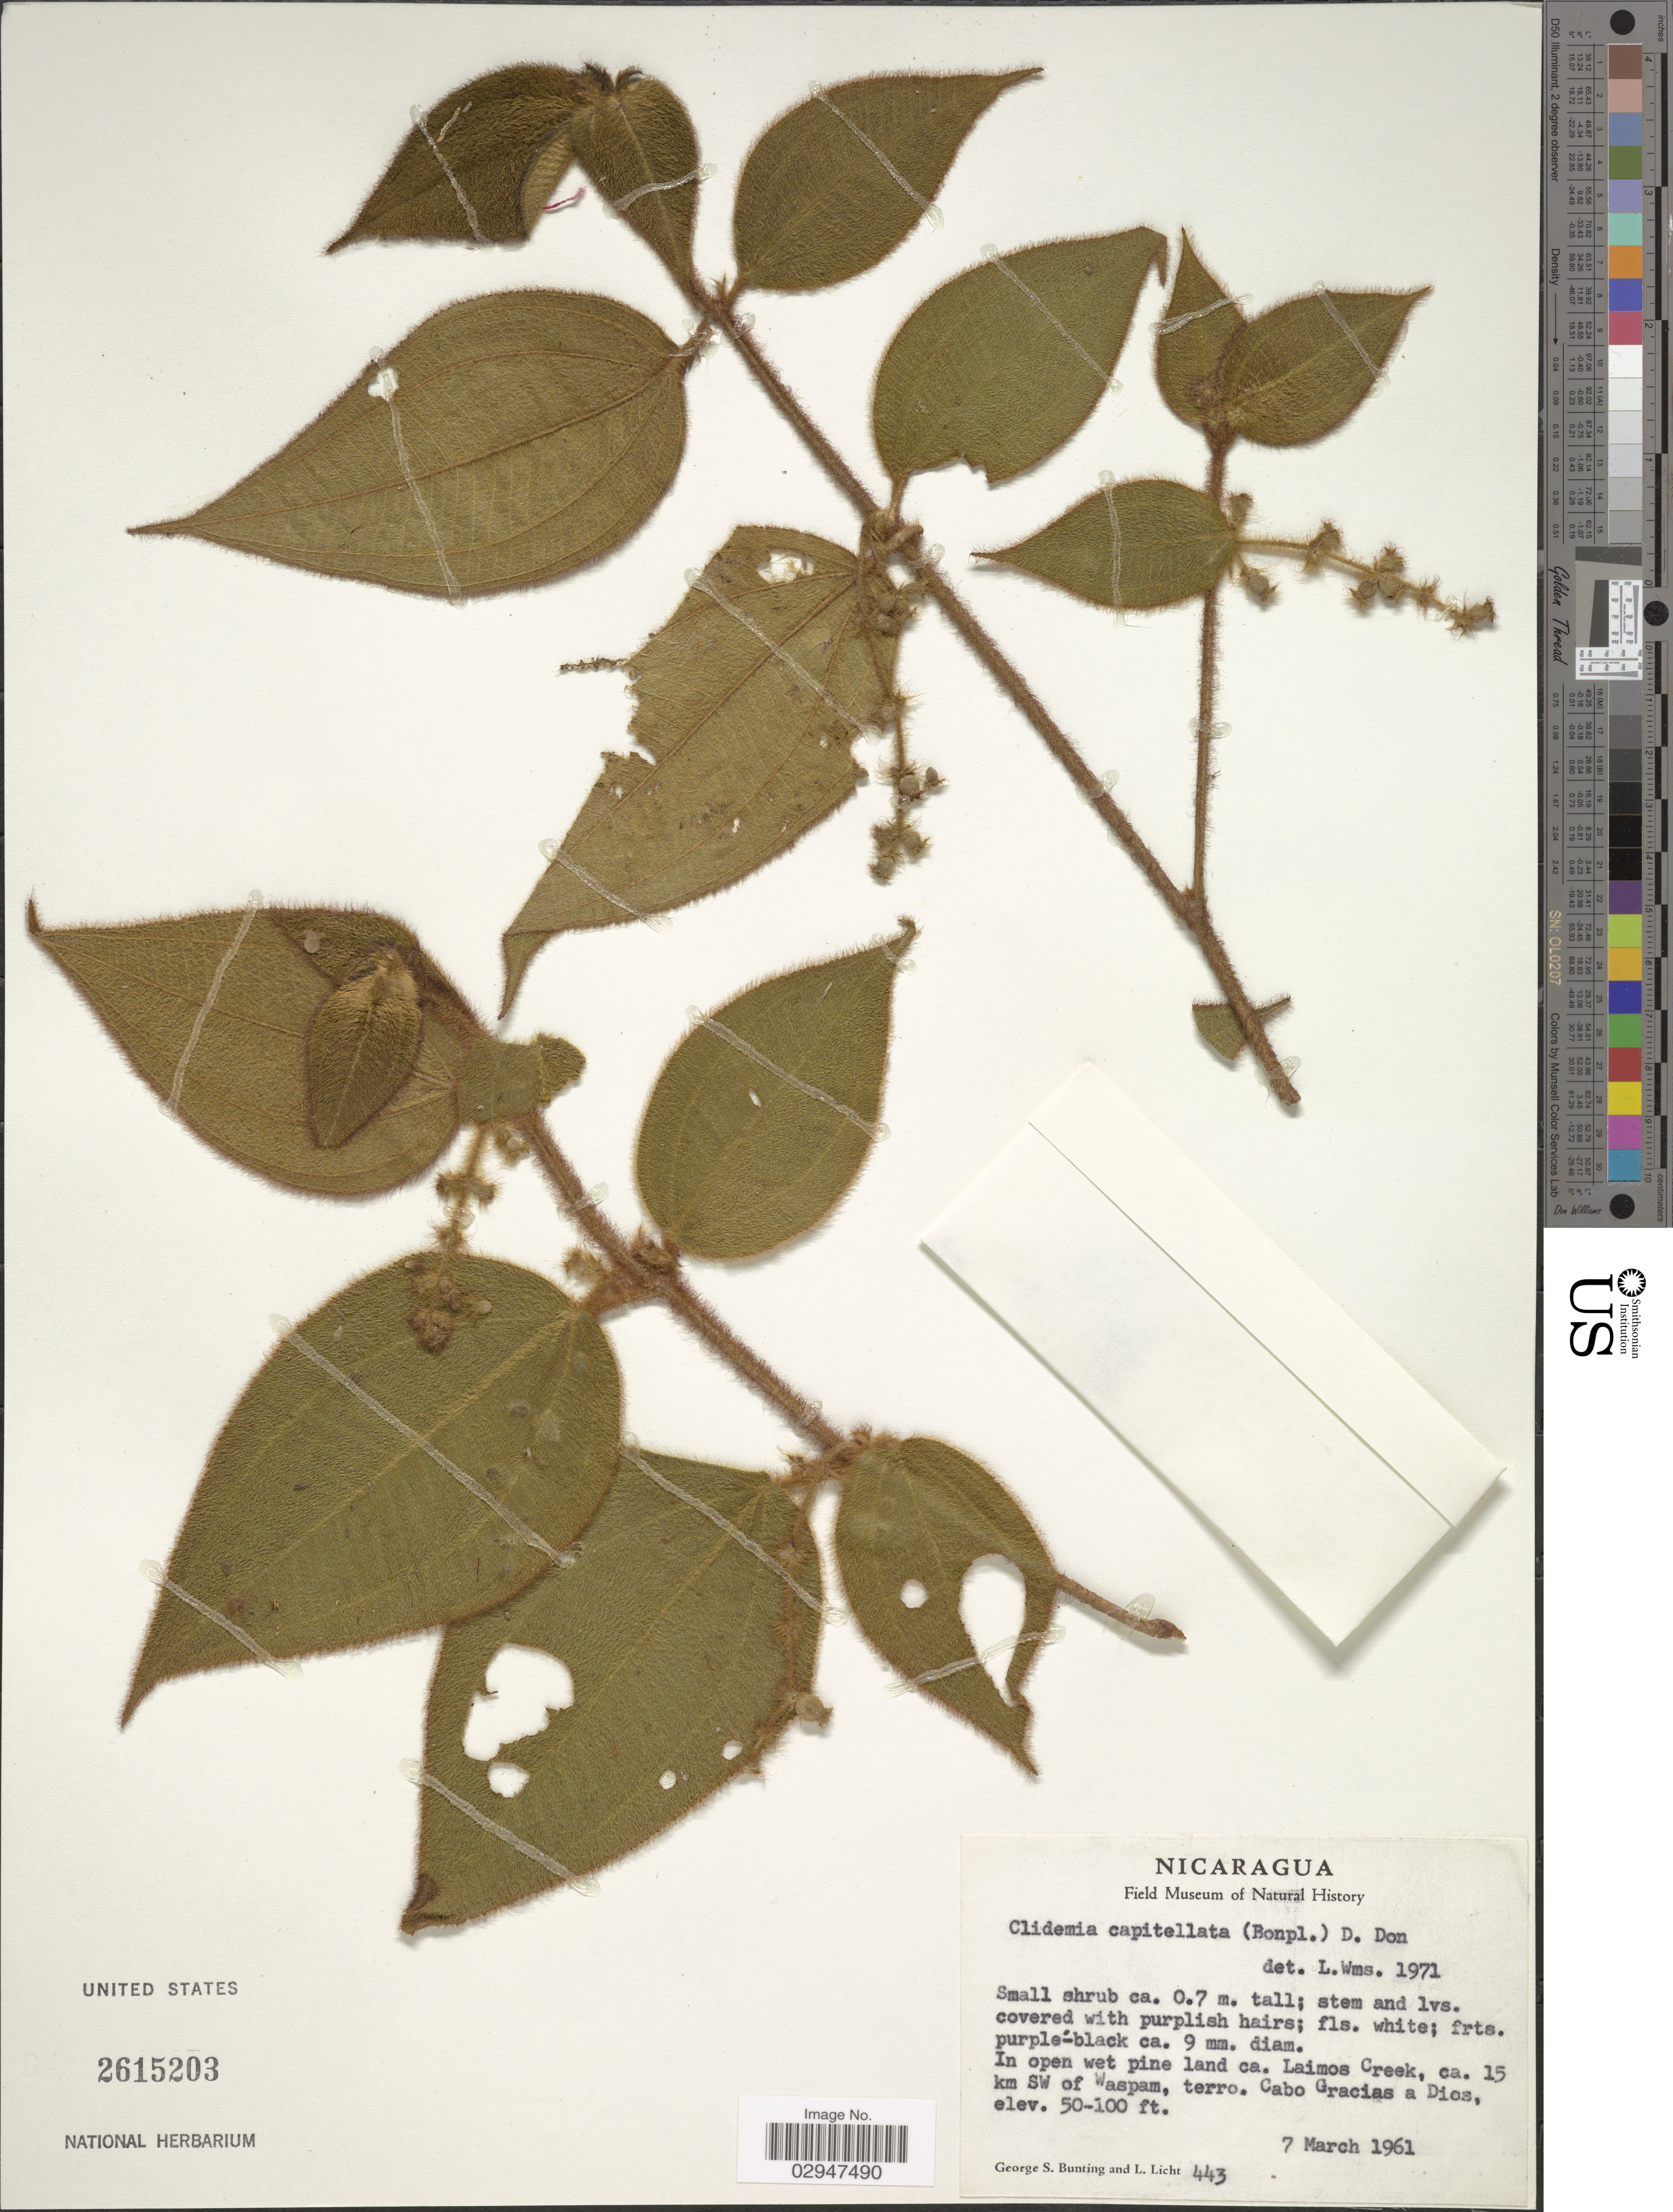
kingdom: Plantae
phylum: Tracheophyta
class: Magnoliopsida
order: Myrtales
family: Melastomataceae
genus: Clidemia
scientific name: Clidemia capitellata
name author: (Bonpl.) D. Don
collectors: G. S. Bunting & L. Licht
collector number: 443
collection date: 1961-03-07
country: Nicaragua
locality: Ca. Laimos Creek, ca. 15 km SW of Waspam, terro. Cabo Gracias a Dios.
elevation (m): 15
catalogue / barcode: US 2615203